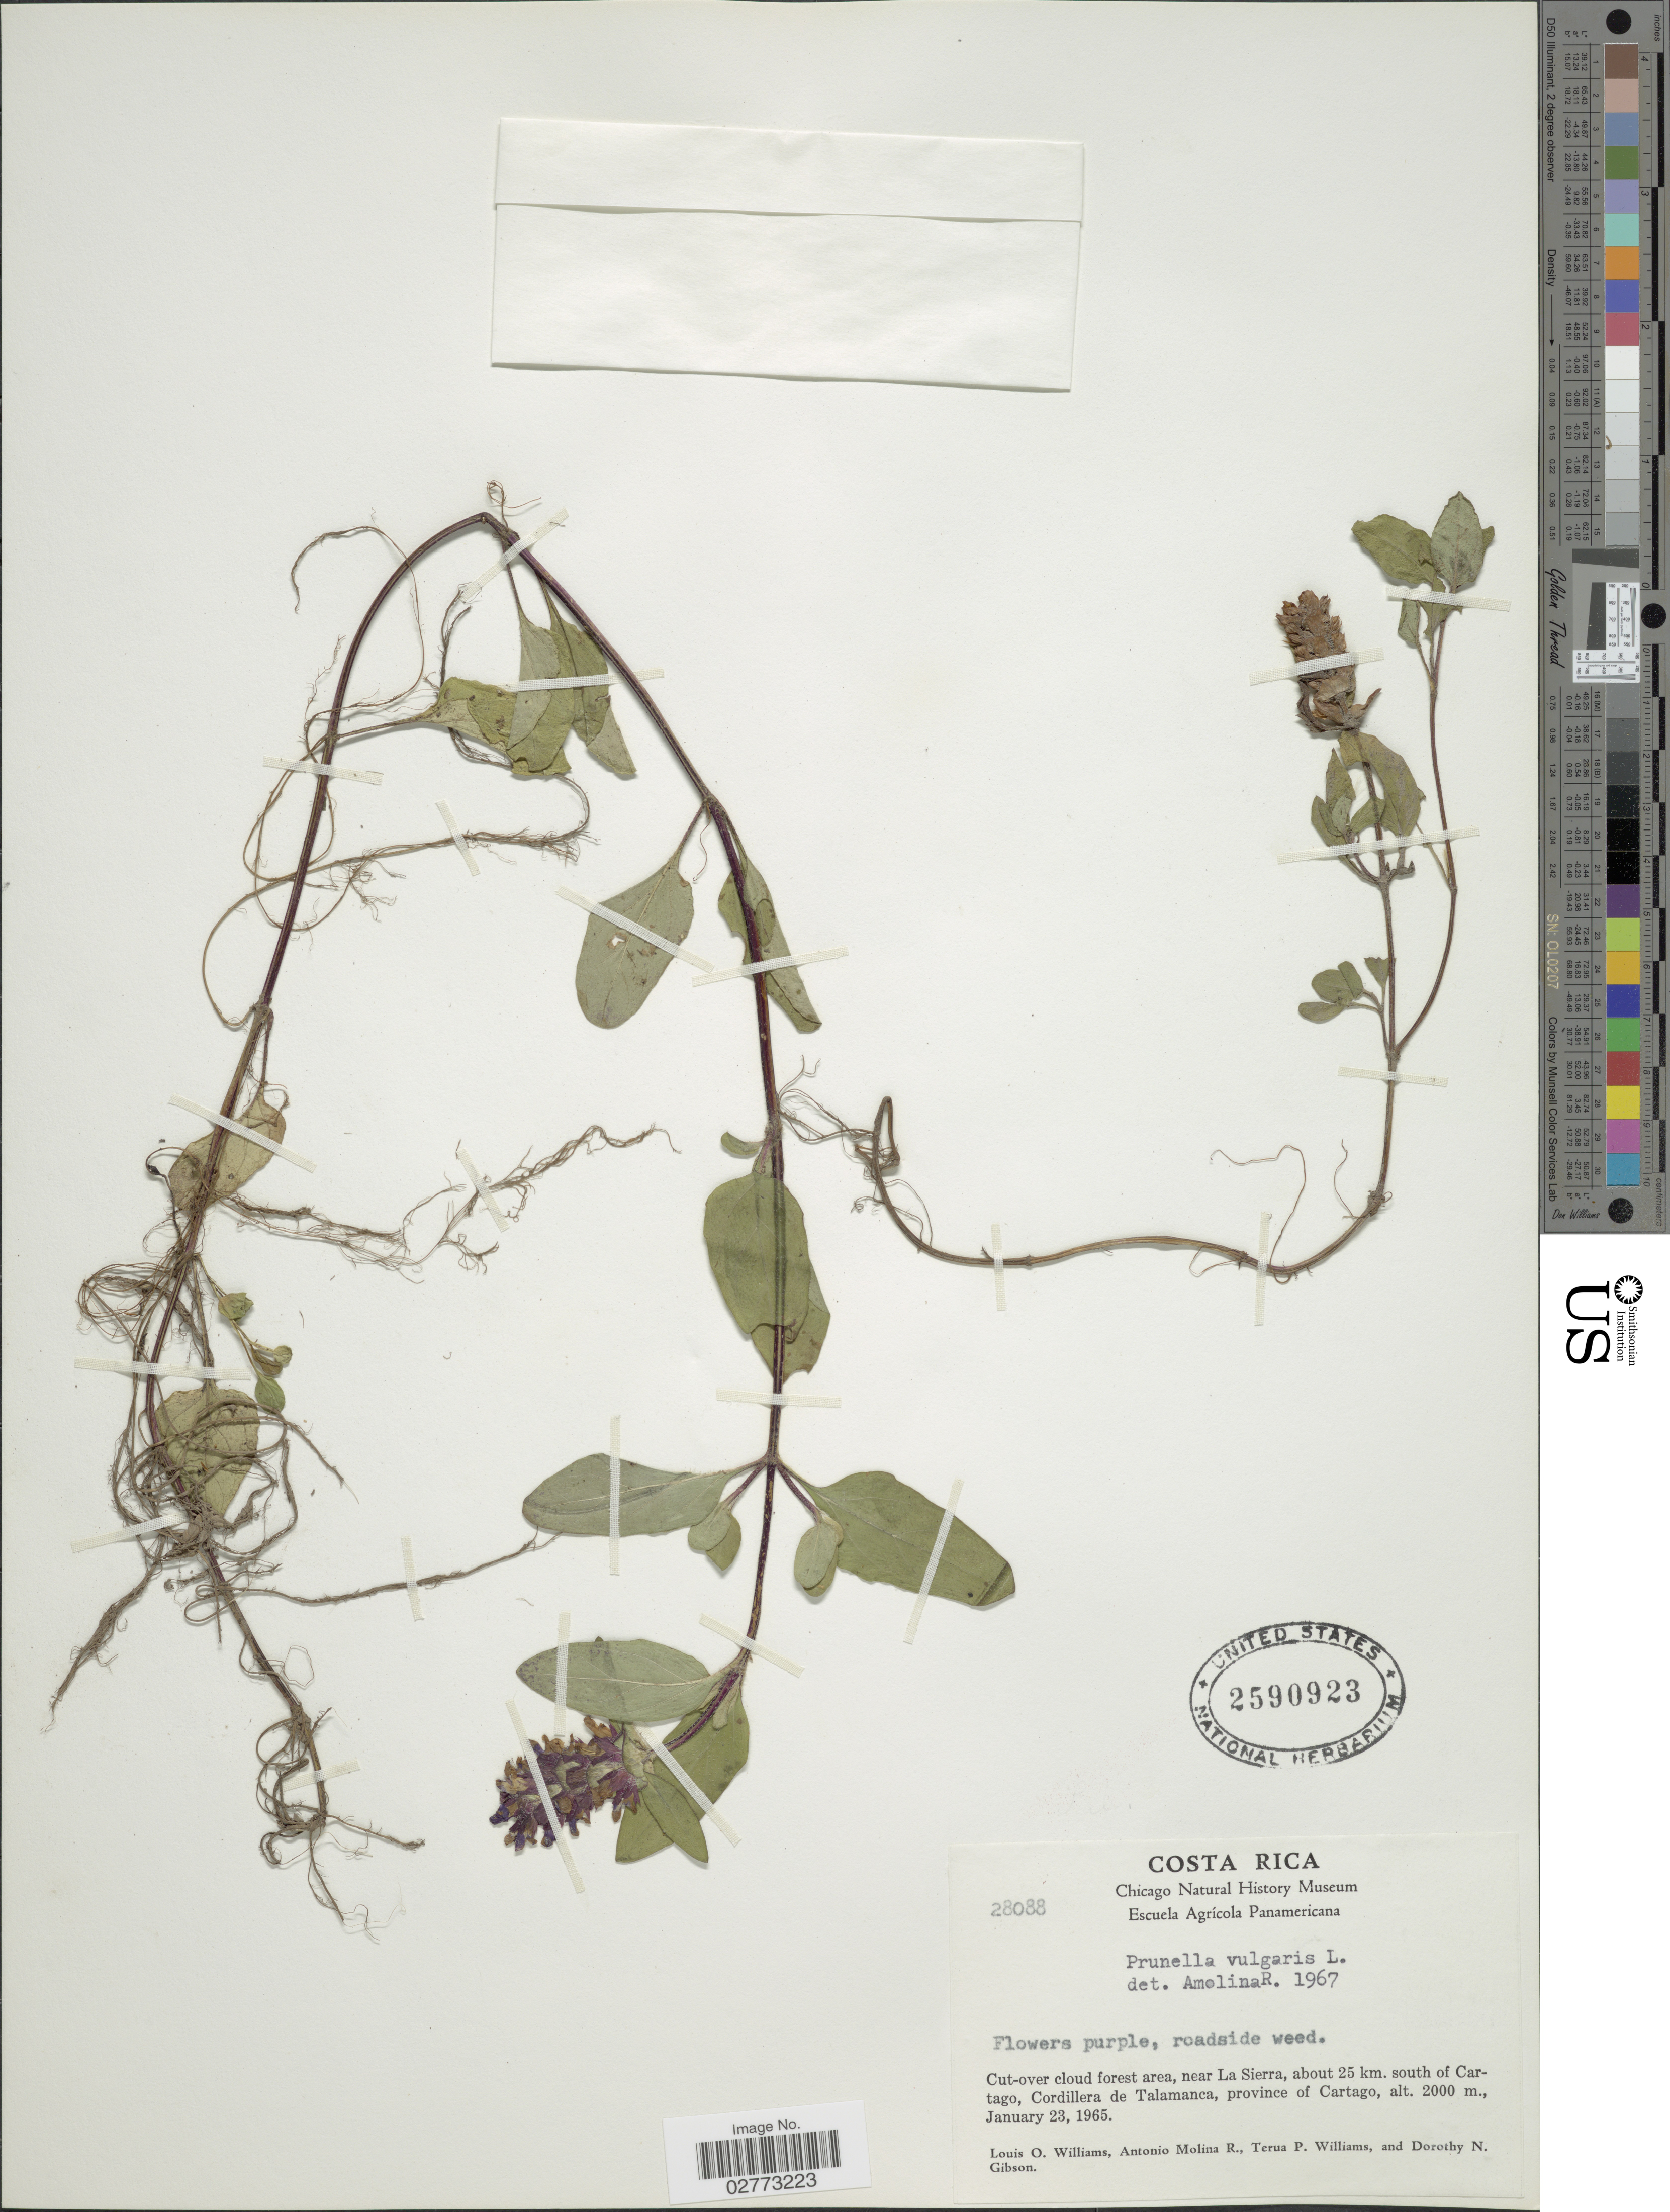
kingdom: Plantae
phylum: Tracheophyta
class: Magnoliopsida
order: Lamiales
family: Lamiaceae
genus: Prunella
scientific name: Prunella vulgaris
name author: L.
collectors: L. O. Williams, A. Molina R., T. Williams & D. N. Gibson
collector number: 28088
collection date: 1965-01-23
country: Costa Rica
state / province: Cartago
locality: Cut-over cloud forest area, near La Sierra, about 25 km. south of Cartago, Cordillera de Talamanca.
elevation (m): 2000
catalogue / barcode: US 2590923